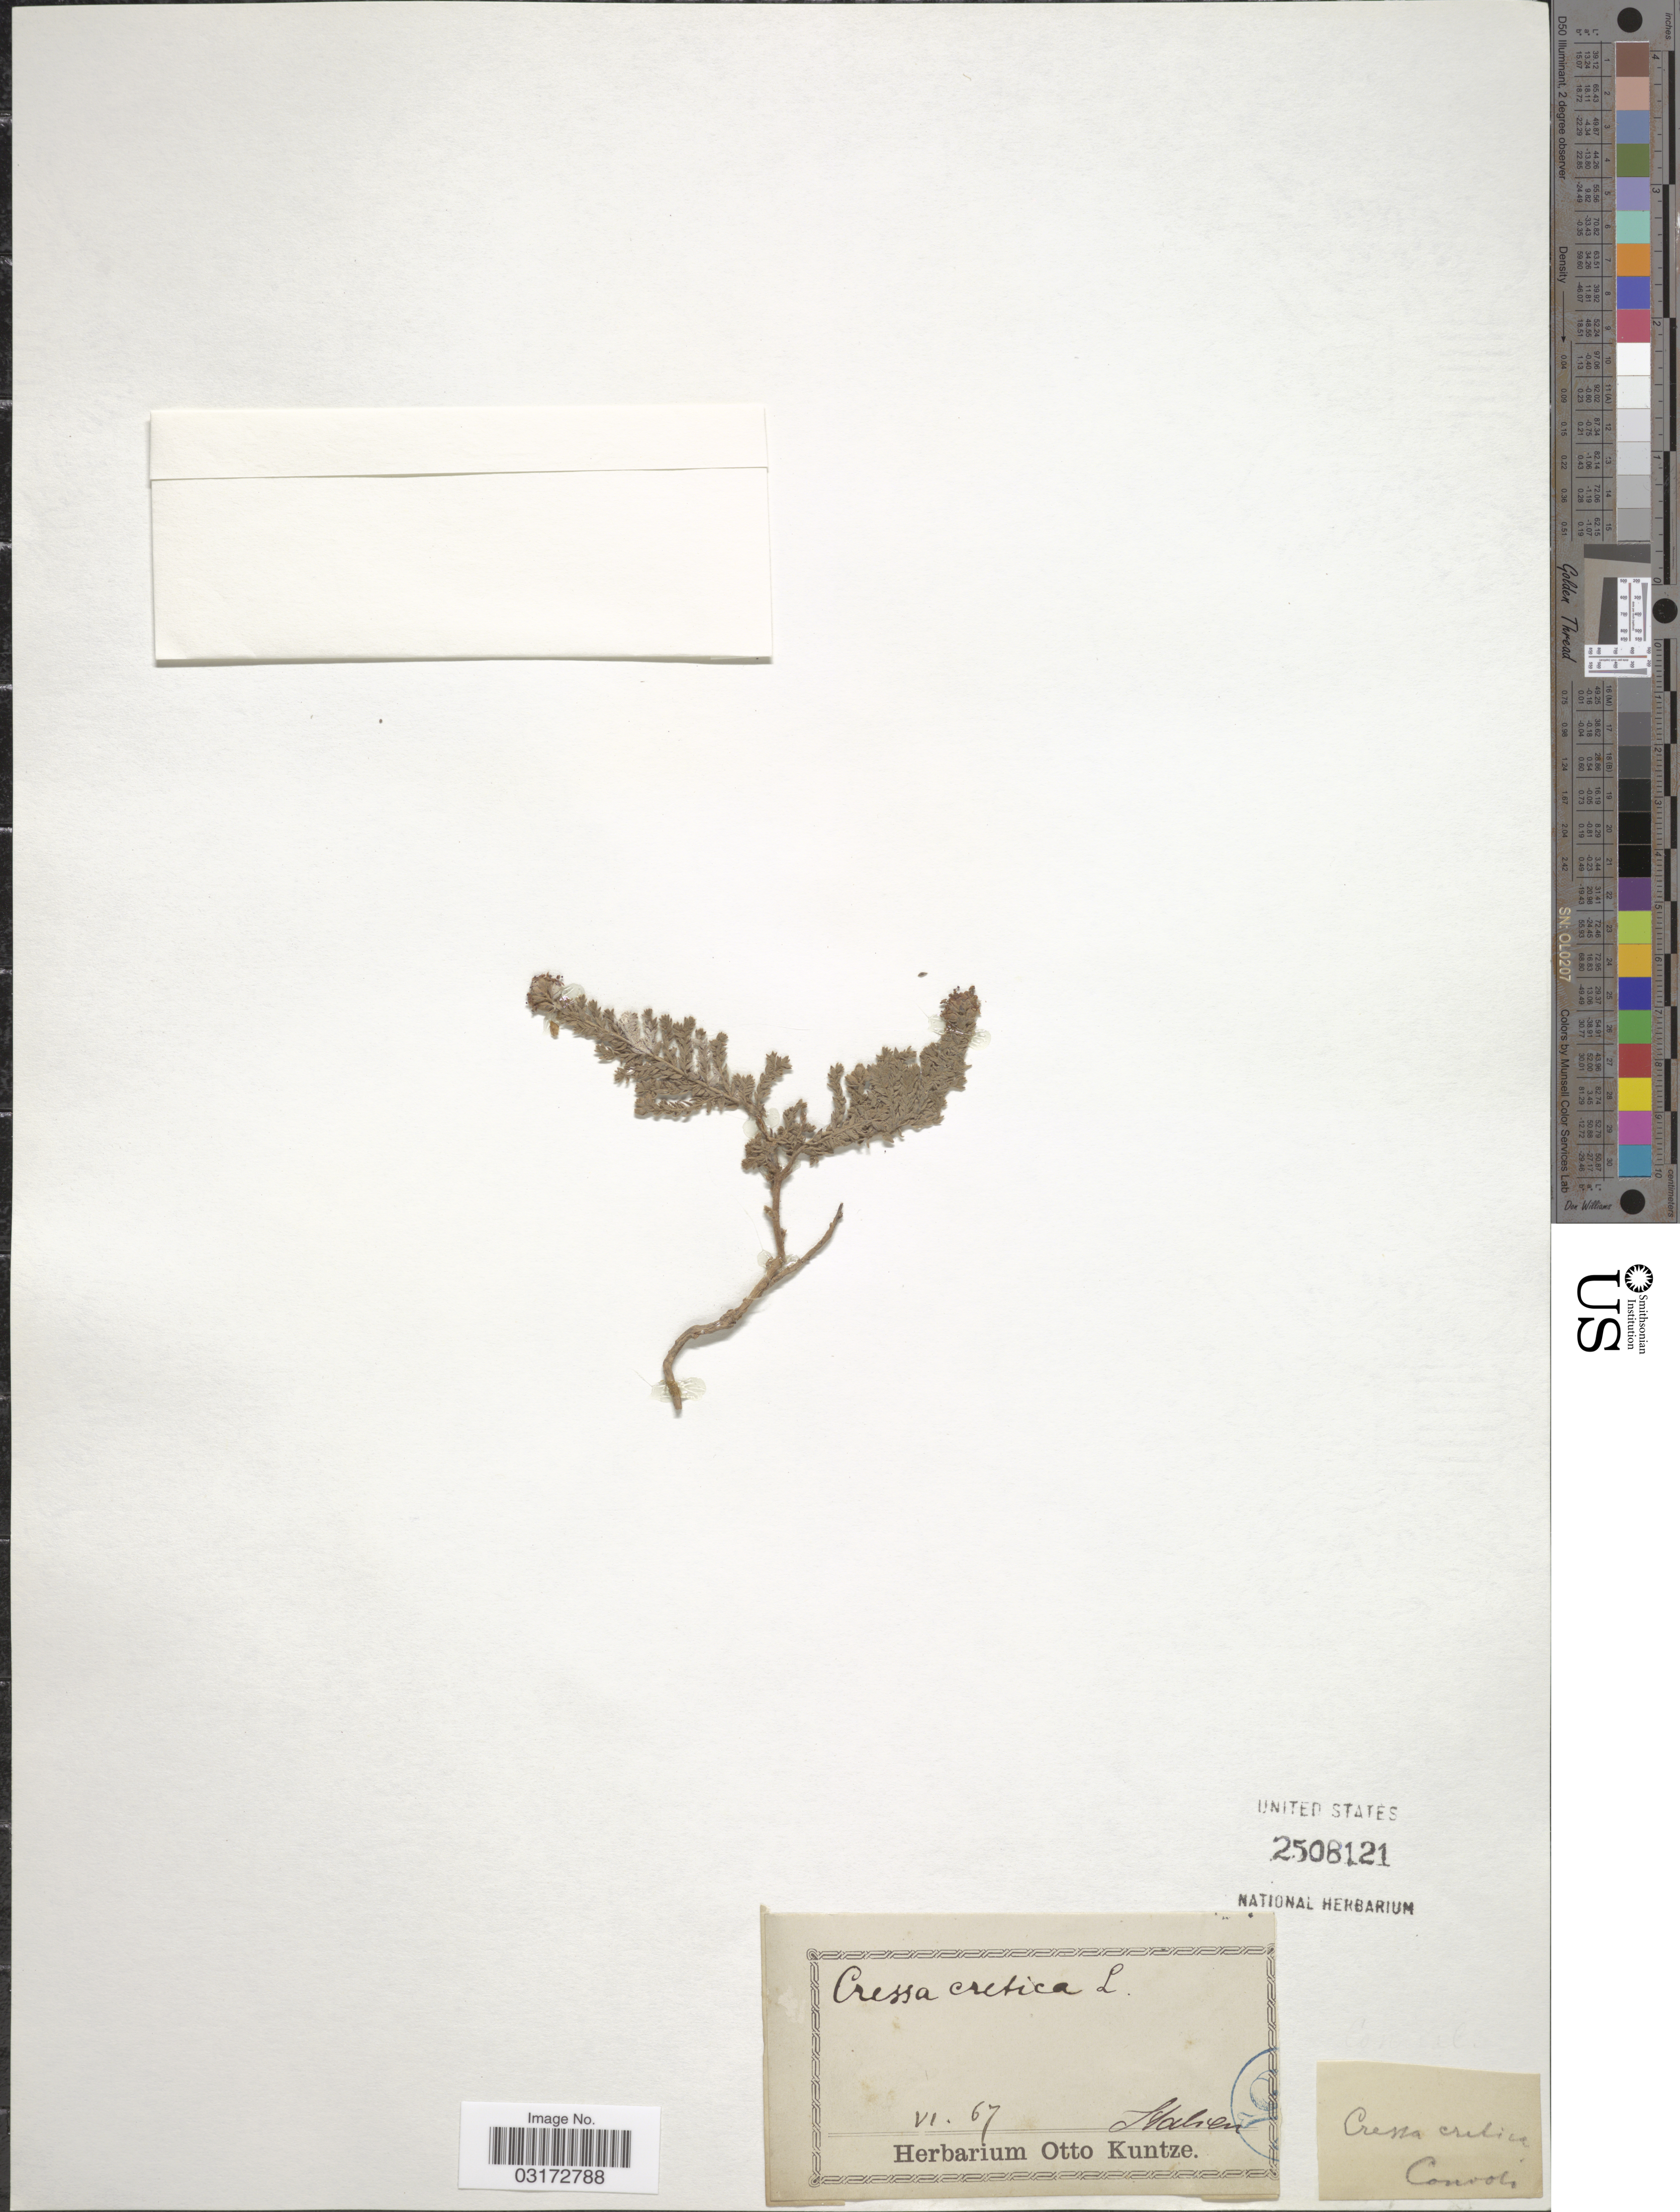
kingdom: Plantae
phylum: Tracheophyta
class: Magnoliopsida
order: Solanales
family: Convolvulaceae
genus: Cressa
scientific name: Cressa cretica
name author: L.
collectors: ex herb. Otto Kuntze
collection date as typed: Transcribed d/m/y: /6/67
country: Italy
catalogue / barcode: US 2508121